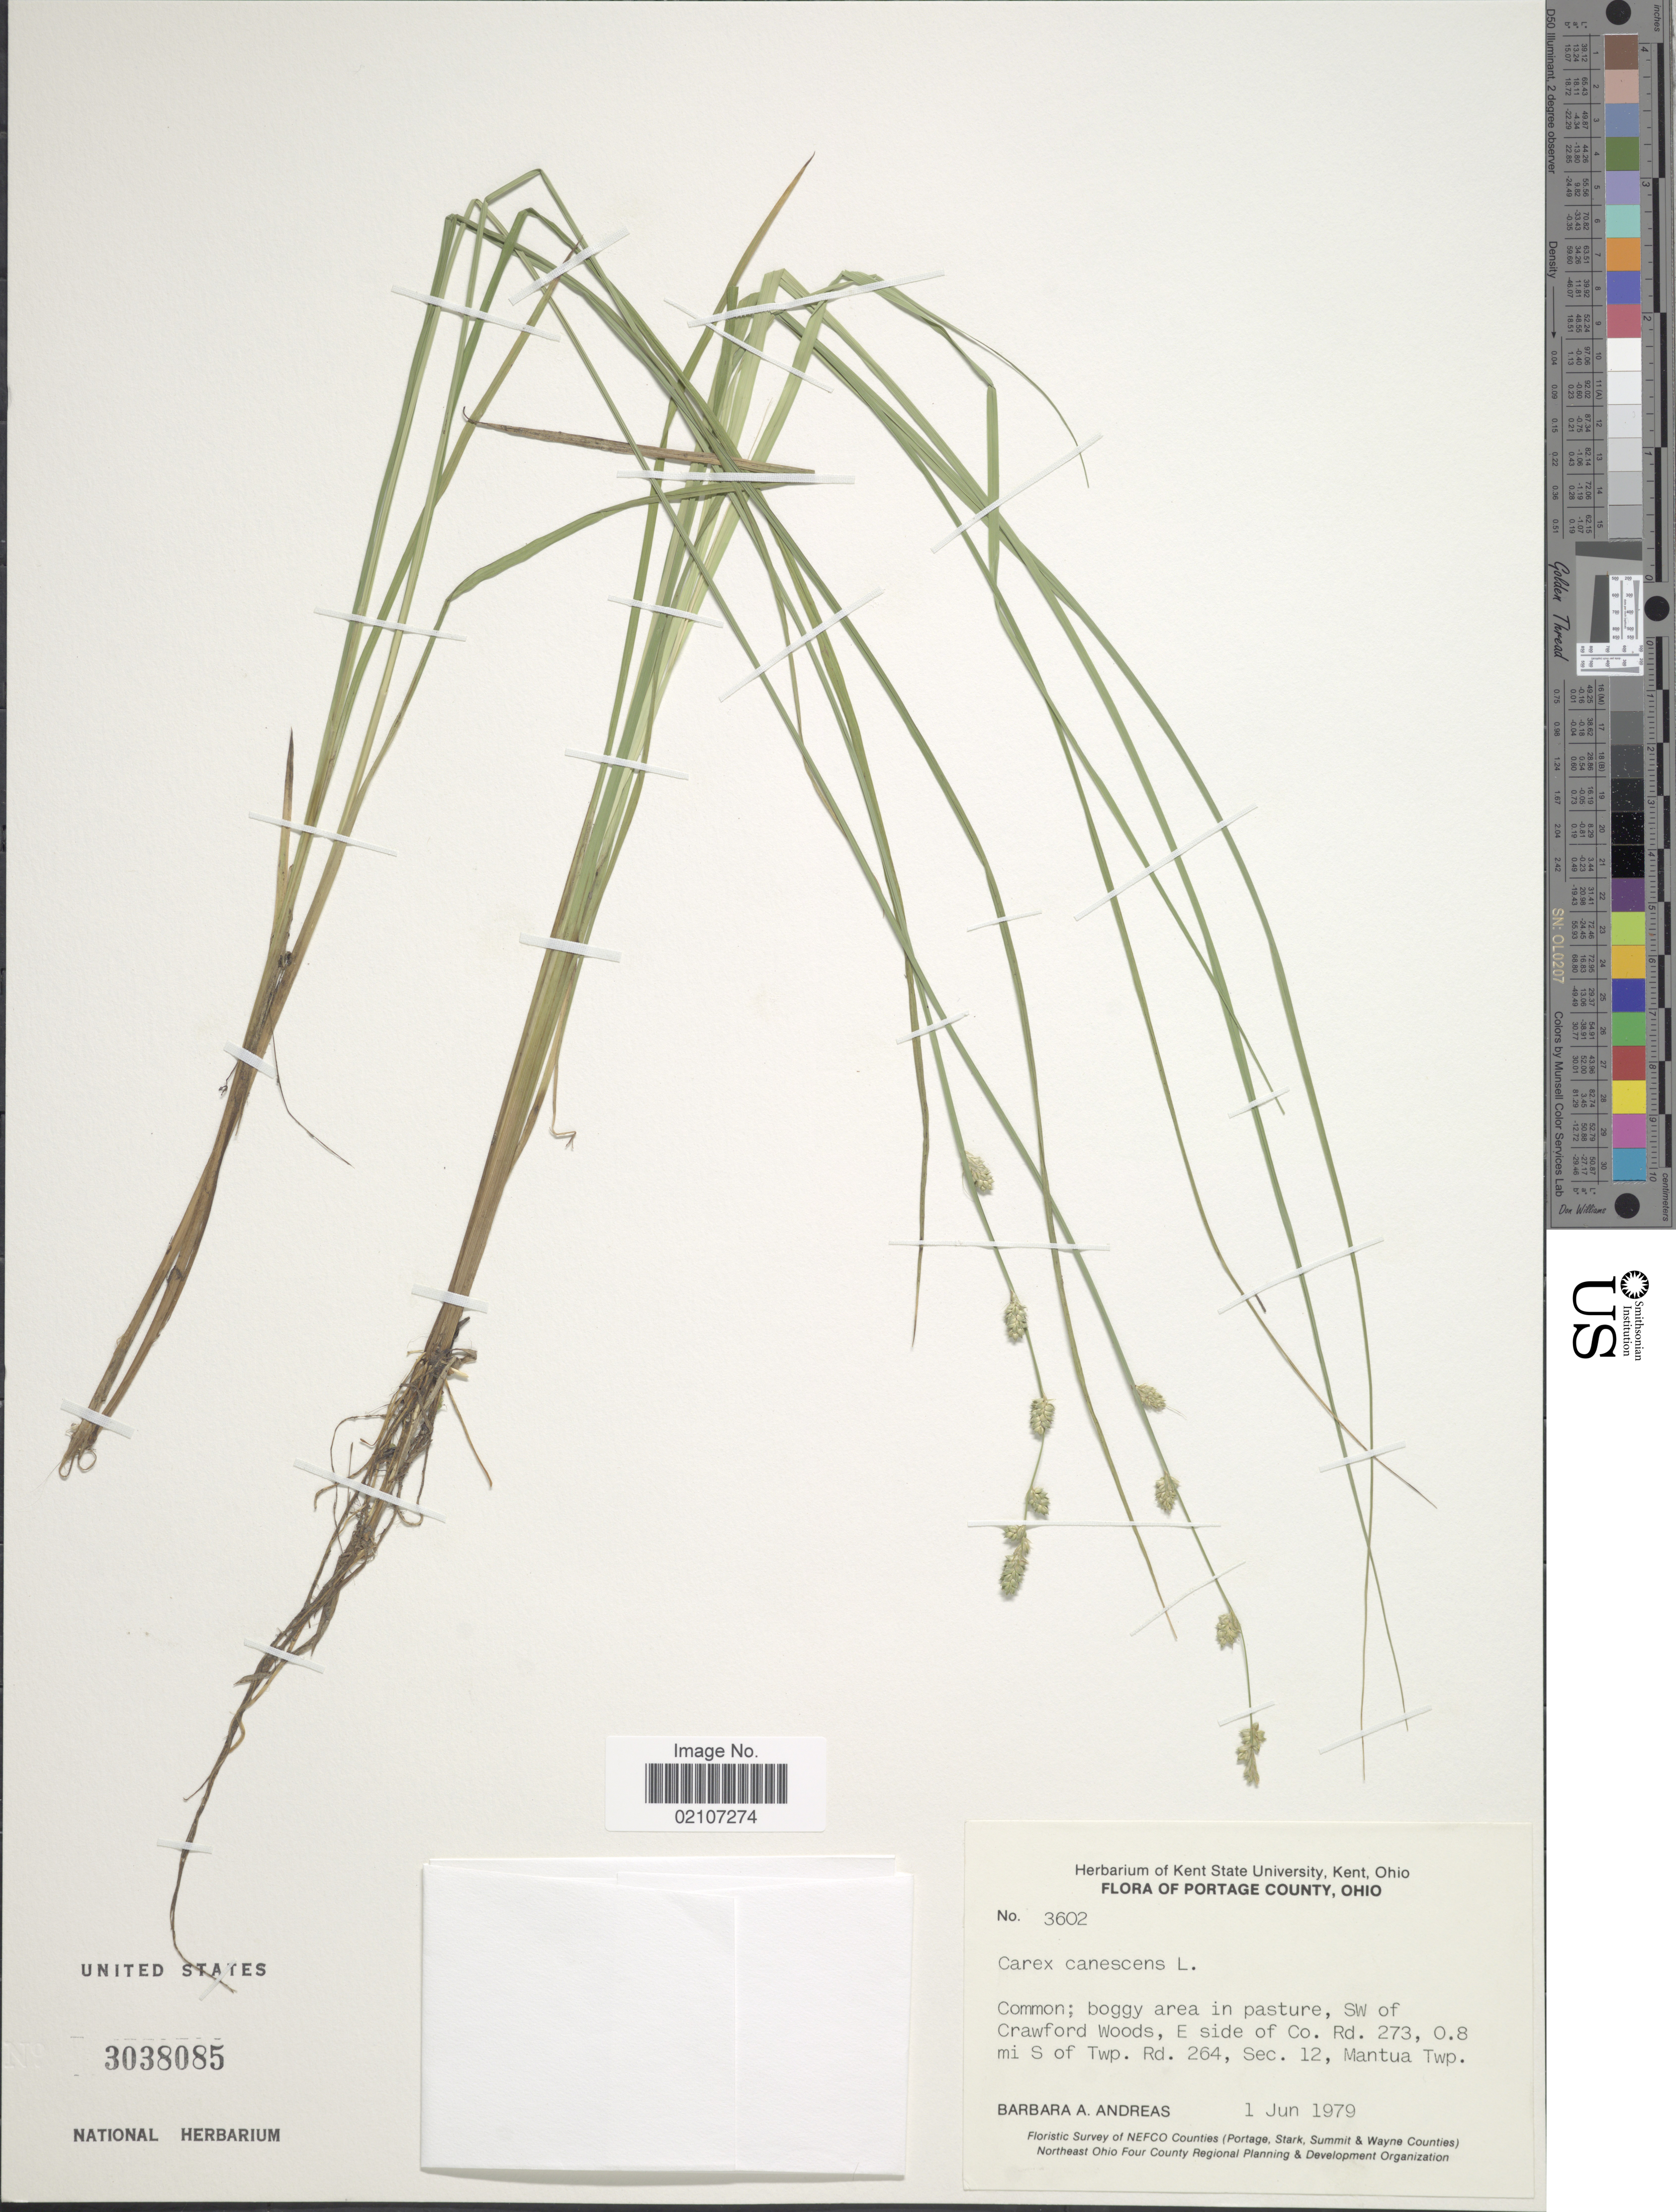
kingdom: Plantae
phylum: Tracheophyta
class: Liliopsida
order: Poales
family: Cyperaceae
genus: Carex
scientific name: Carex canescens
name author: L.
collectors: B. A. Andreas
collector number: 3602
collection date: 1979-06-01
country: United States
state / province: Ohio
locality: Portage County. Boggy area in pasture, SW of Crawford Woods, E side of Co. Rd. 273, 0.8 mi S of Twp. Rd. 264, Sec. 12, Mantua Twp.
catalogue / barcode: US 3038085